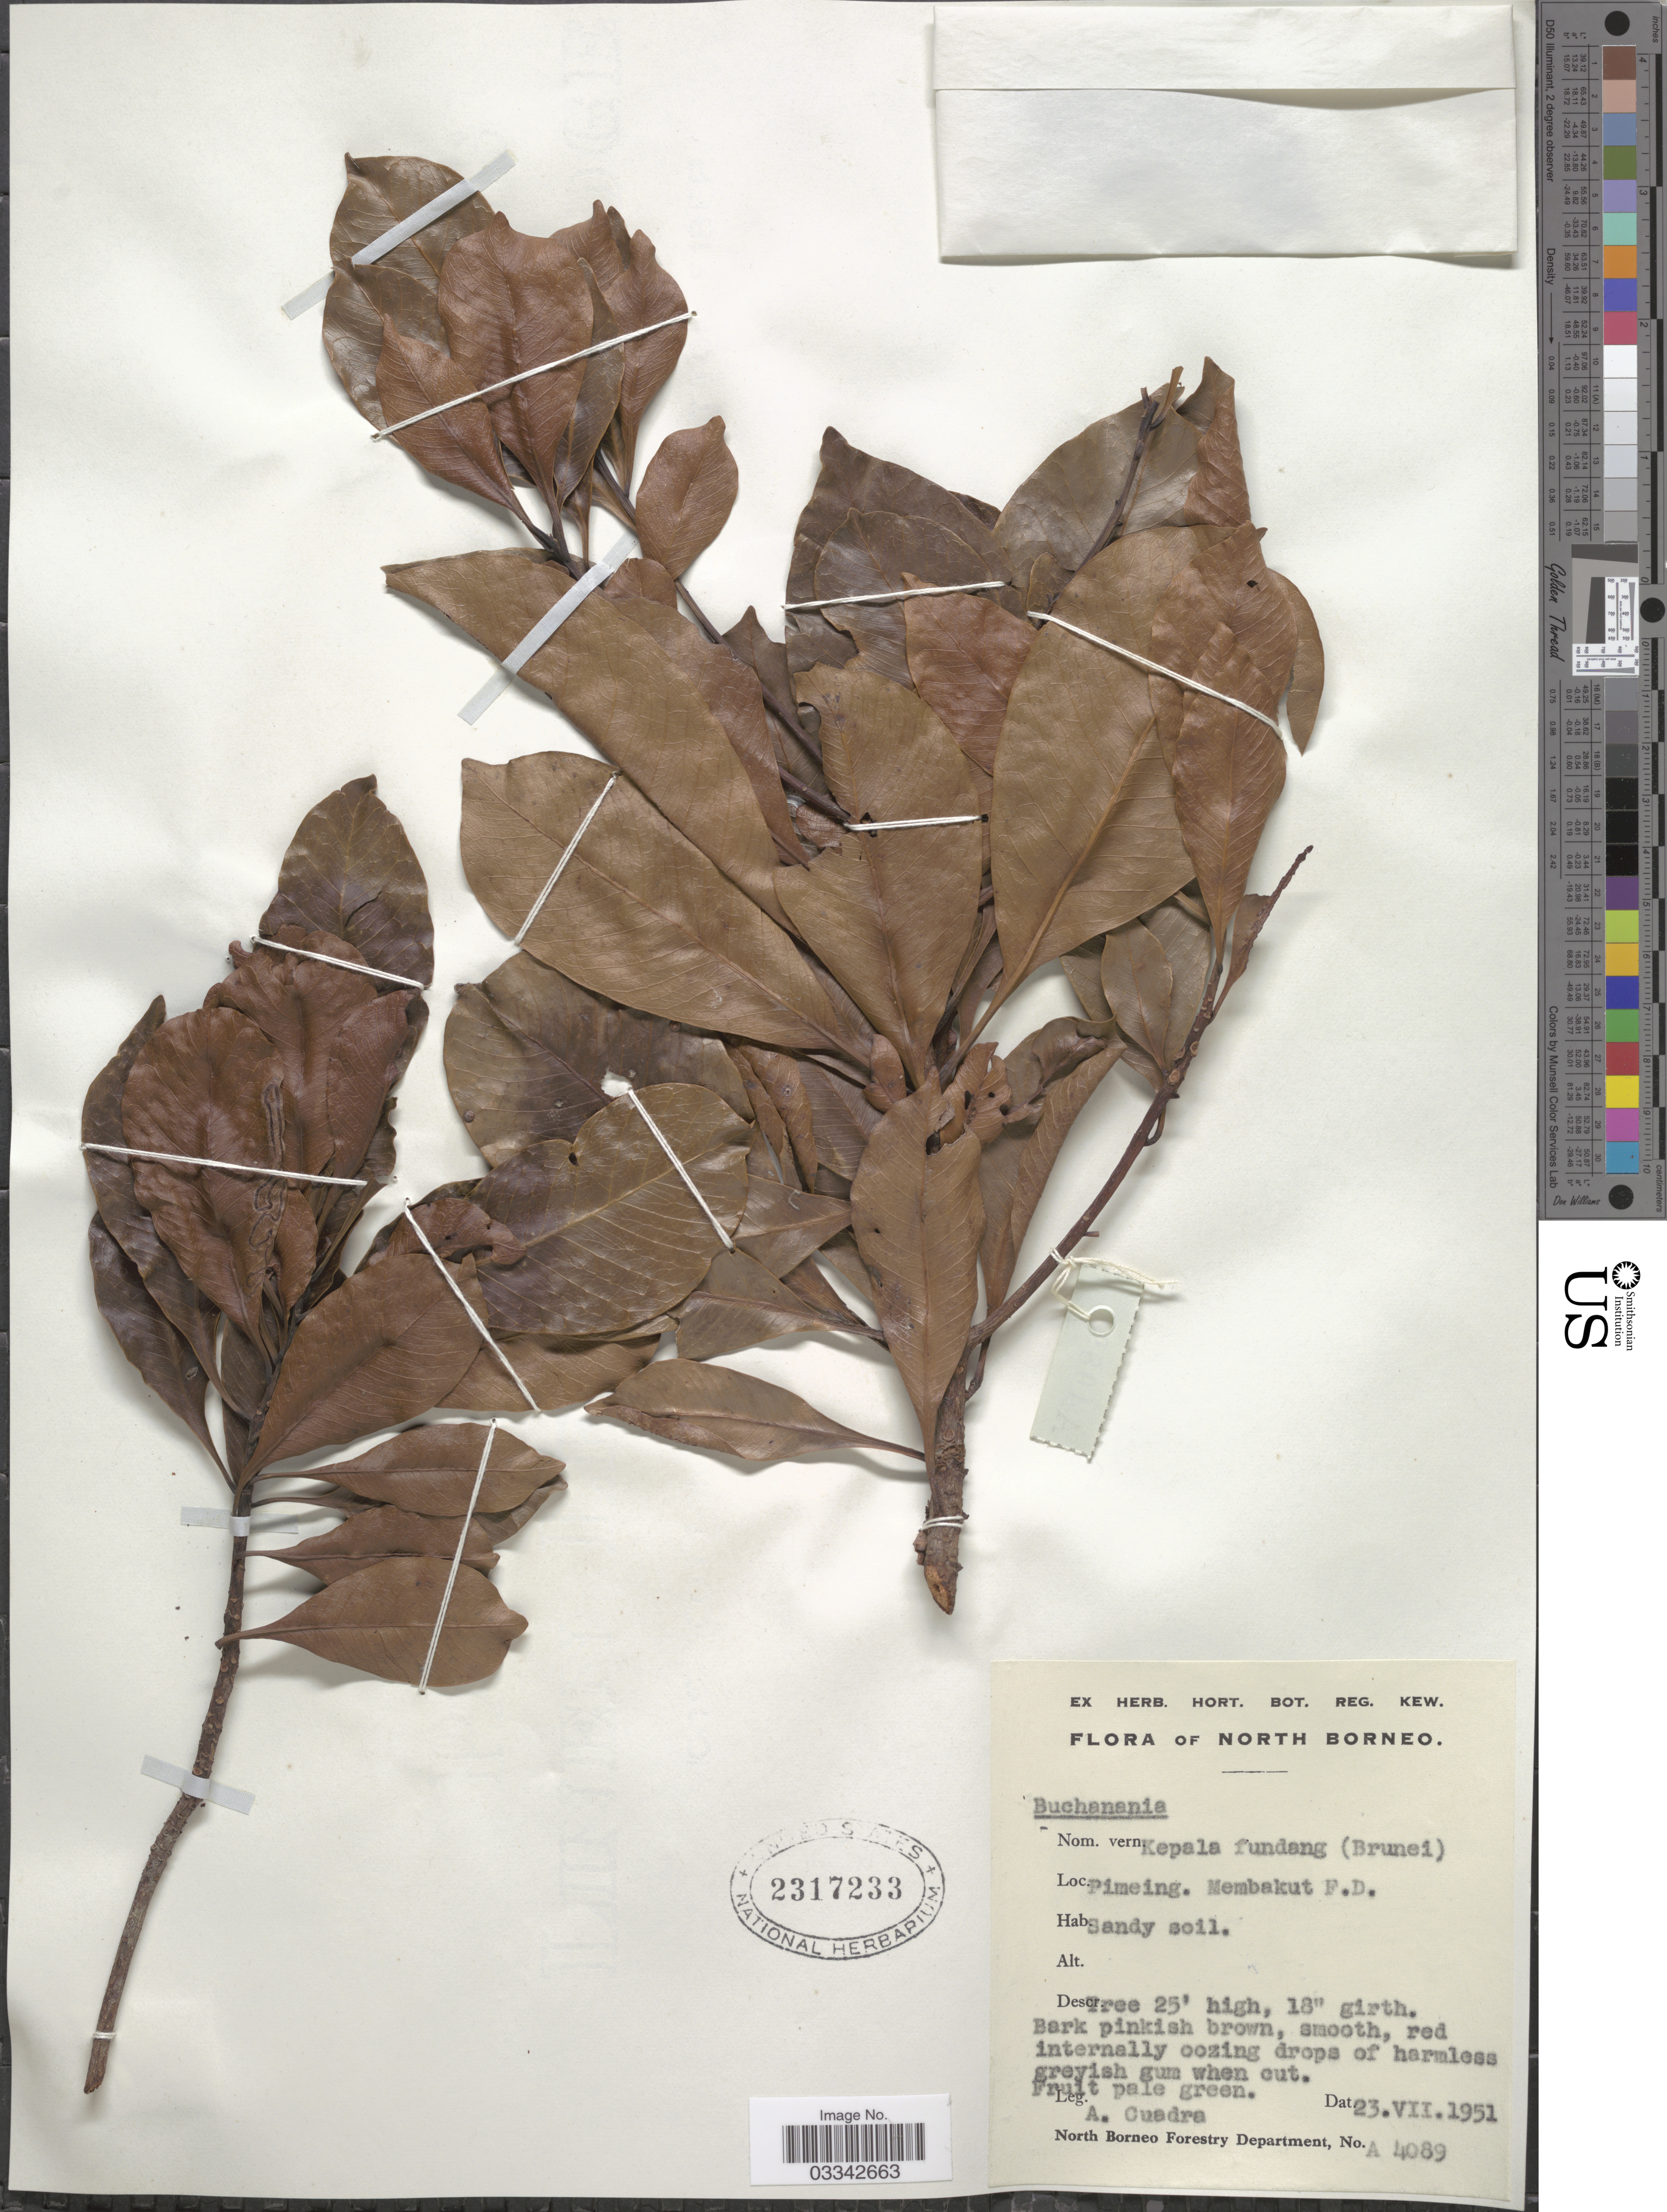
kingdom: Plantae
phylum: Tracheophyta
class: Magnoliopsida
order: Sapindales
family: Anacardiaceae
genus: Buchanania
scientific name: Buchanania sp.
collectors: A. Cuadra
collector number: A 4089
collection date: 1951-07-23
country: Malaysia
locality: North Borneo. Pimeing. Membakut F.D.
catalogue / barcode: US 2317233